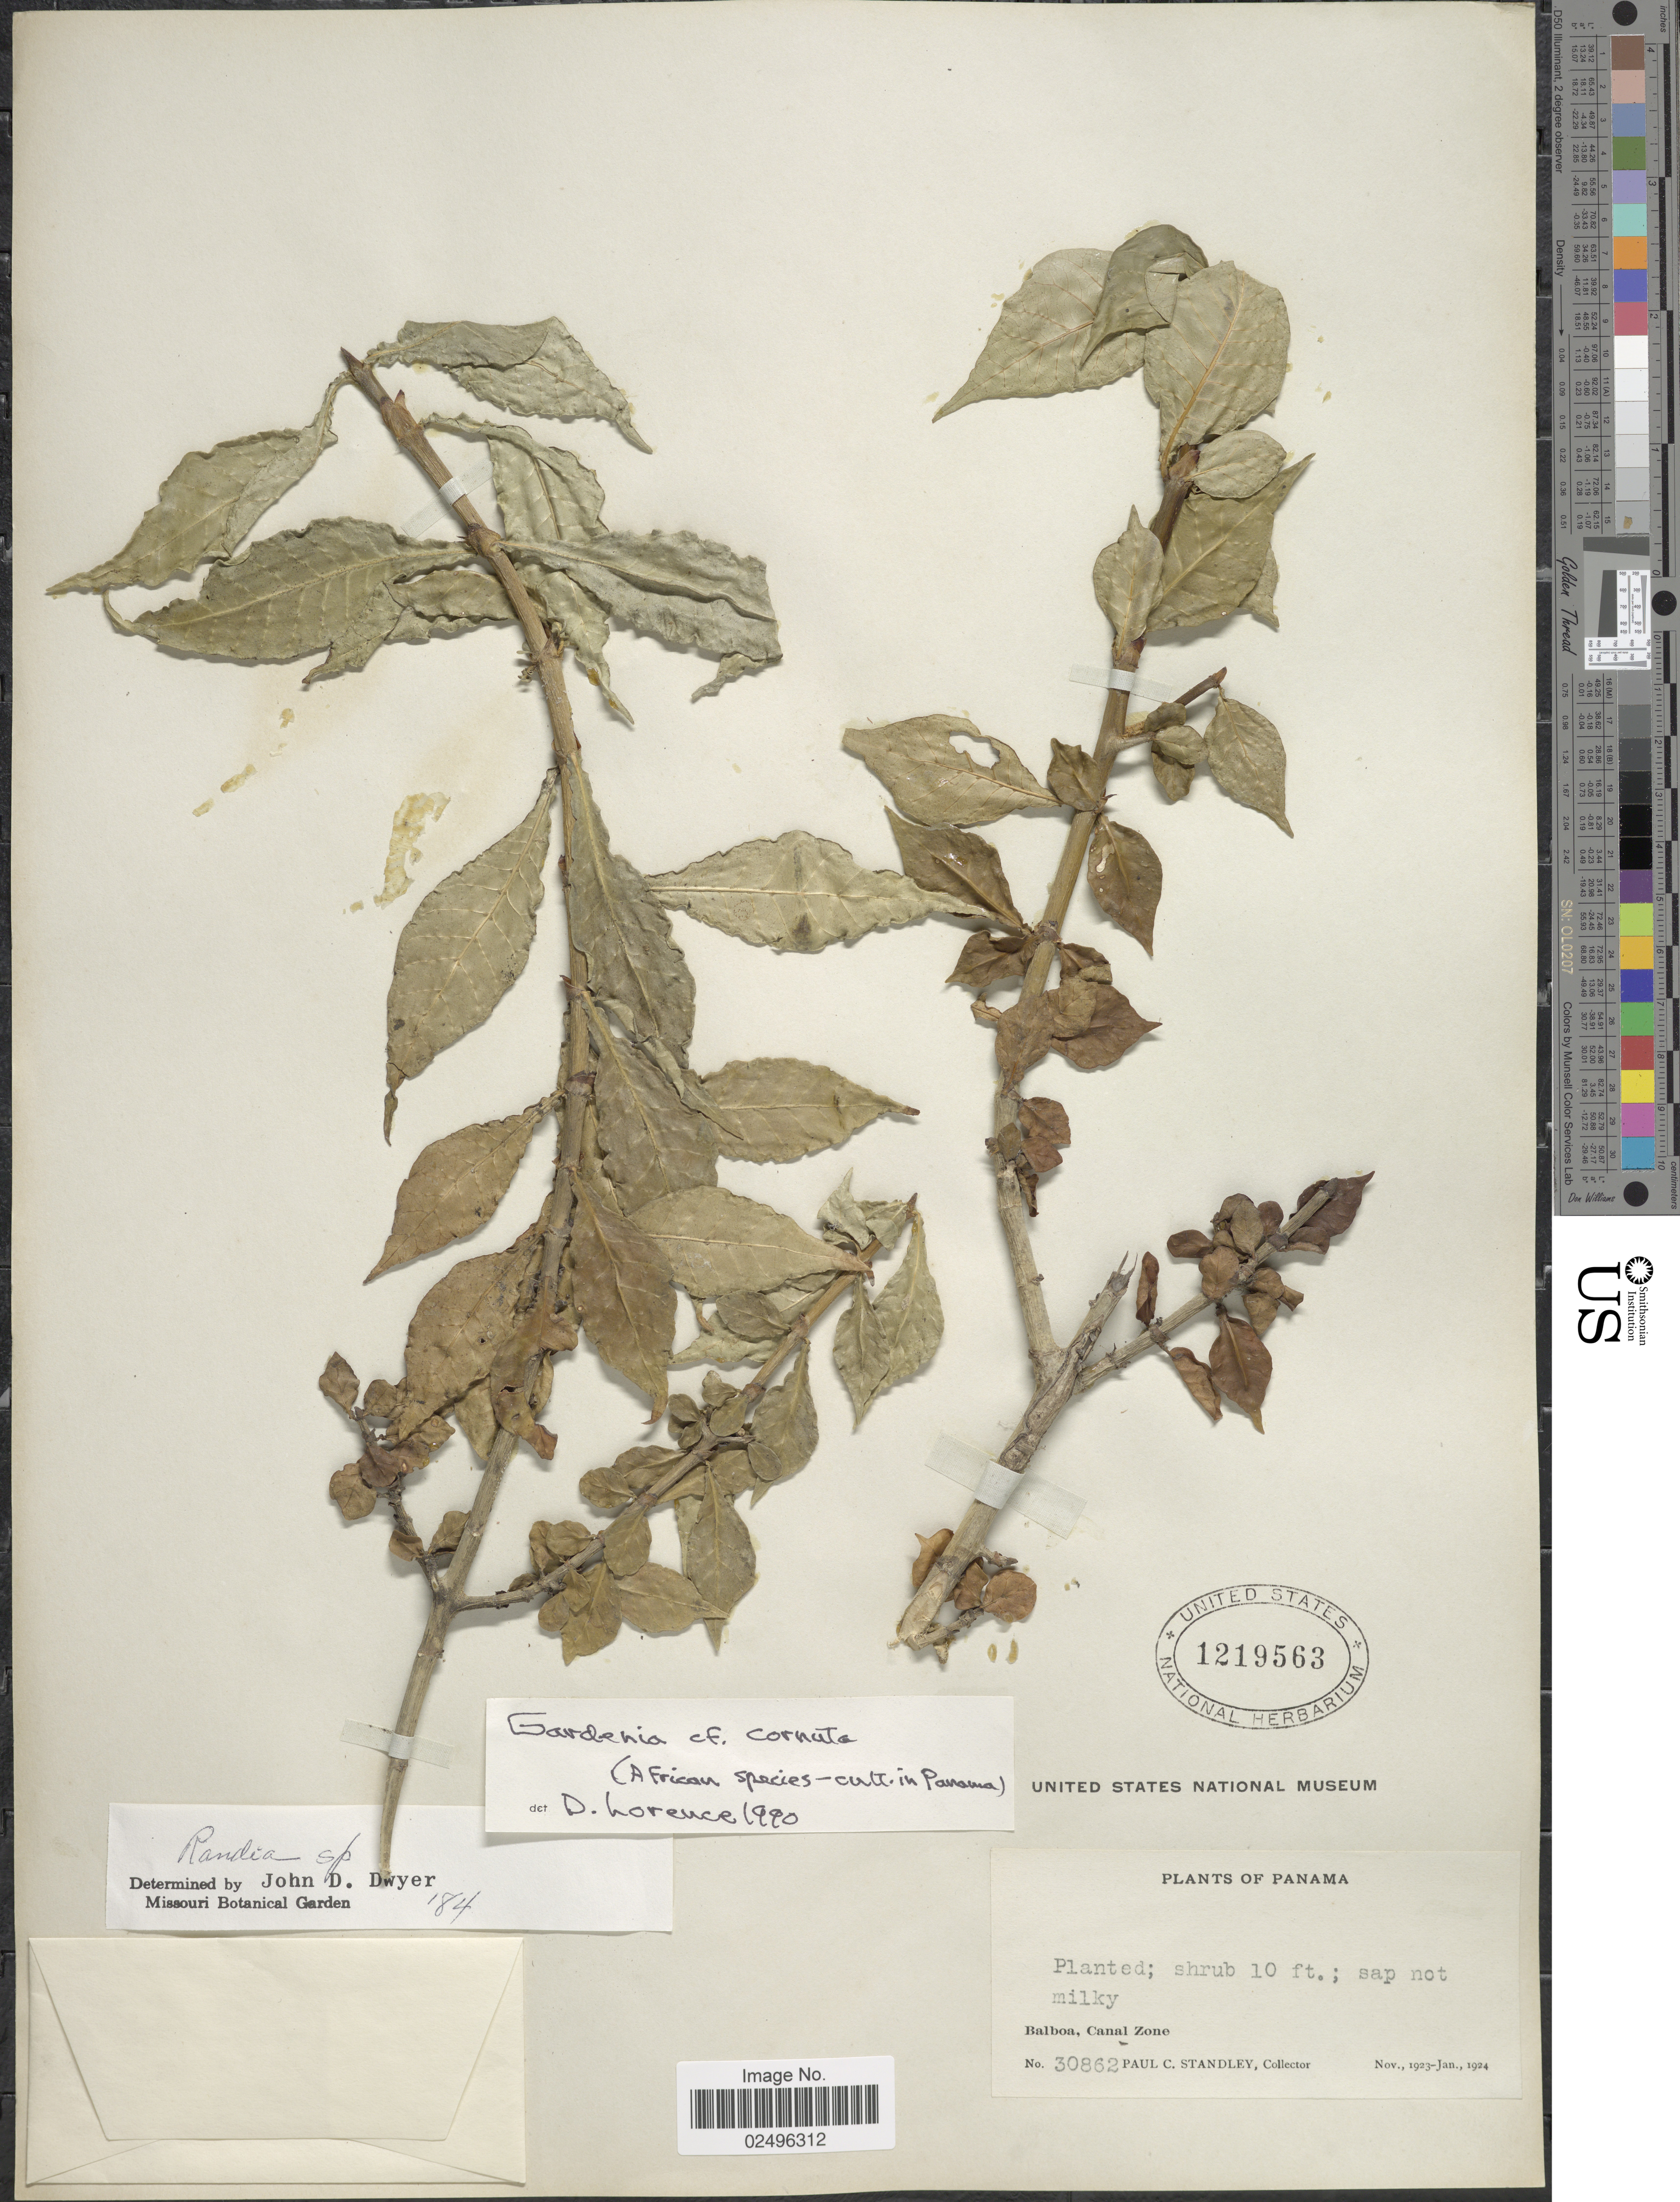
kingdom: Plantae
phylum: Tracheophyta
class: Magnoliopsida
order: Gentianales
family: Rubiaceae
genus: Gardenia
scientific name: Gardenia cornuta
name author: Hemsl.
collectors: P. C. Standley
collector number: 30862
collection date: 1923-11/1924-01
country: Panama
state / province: Colón / Panamá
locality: Balboa, Canal Zone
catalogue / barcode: US 1219563